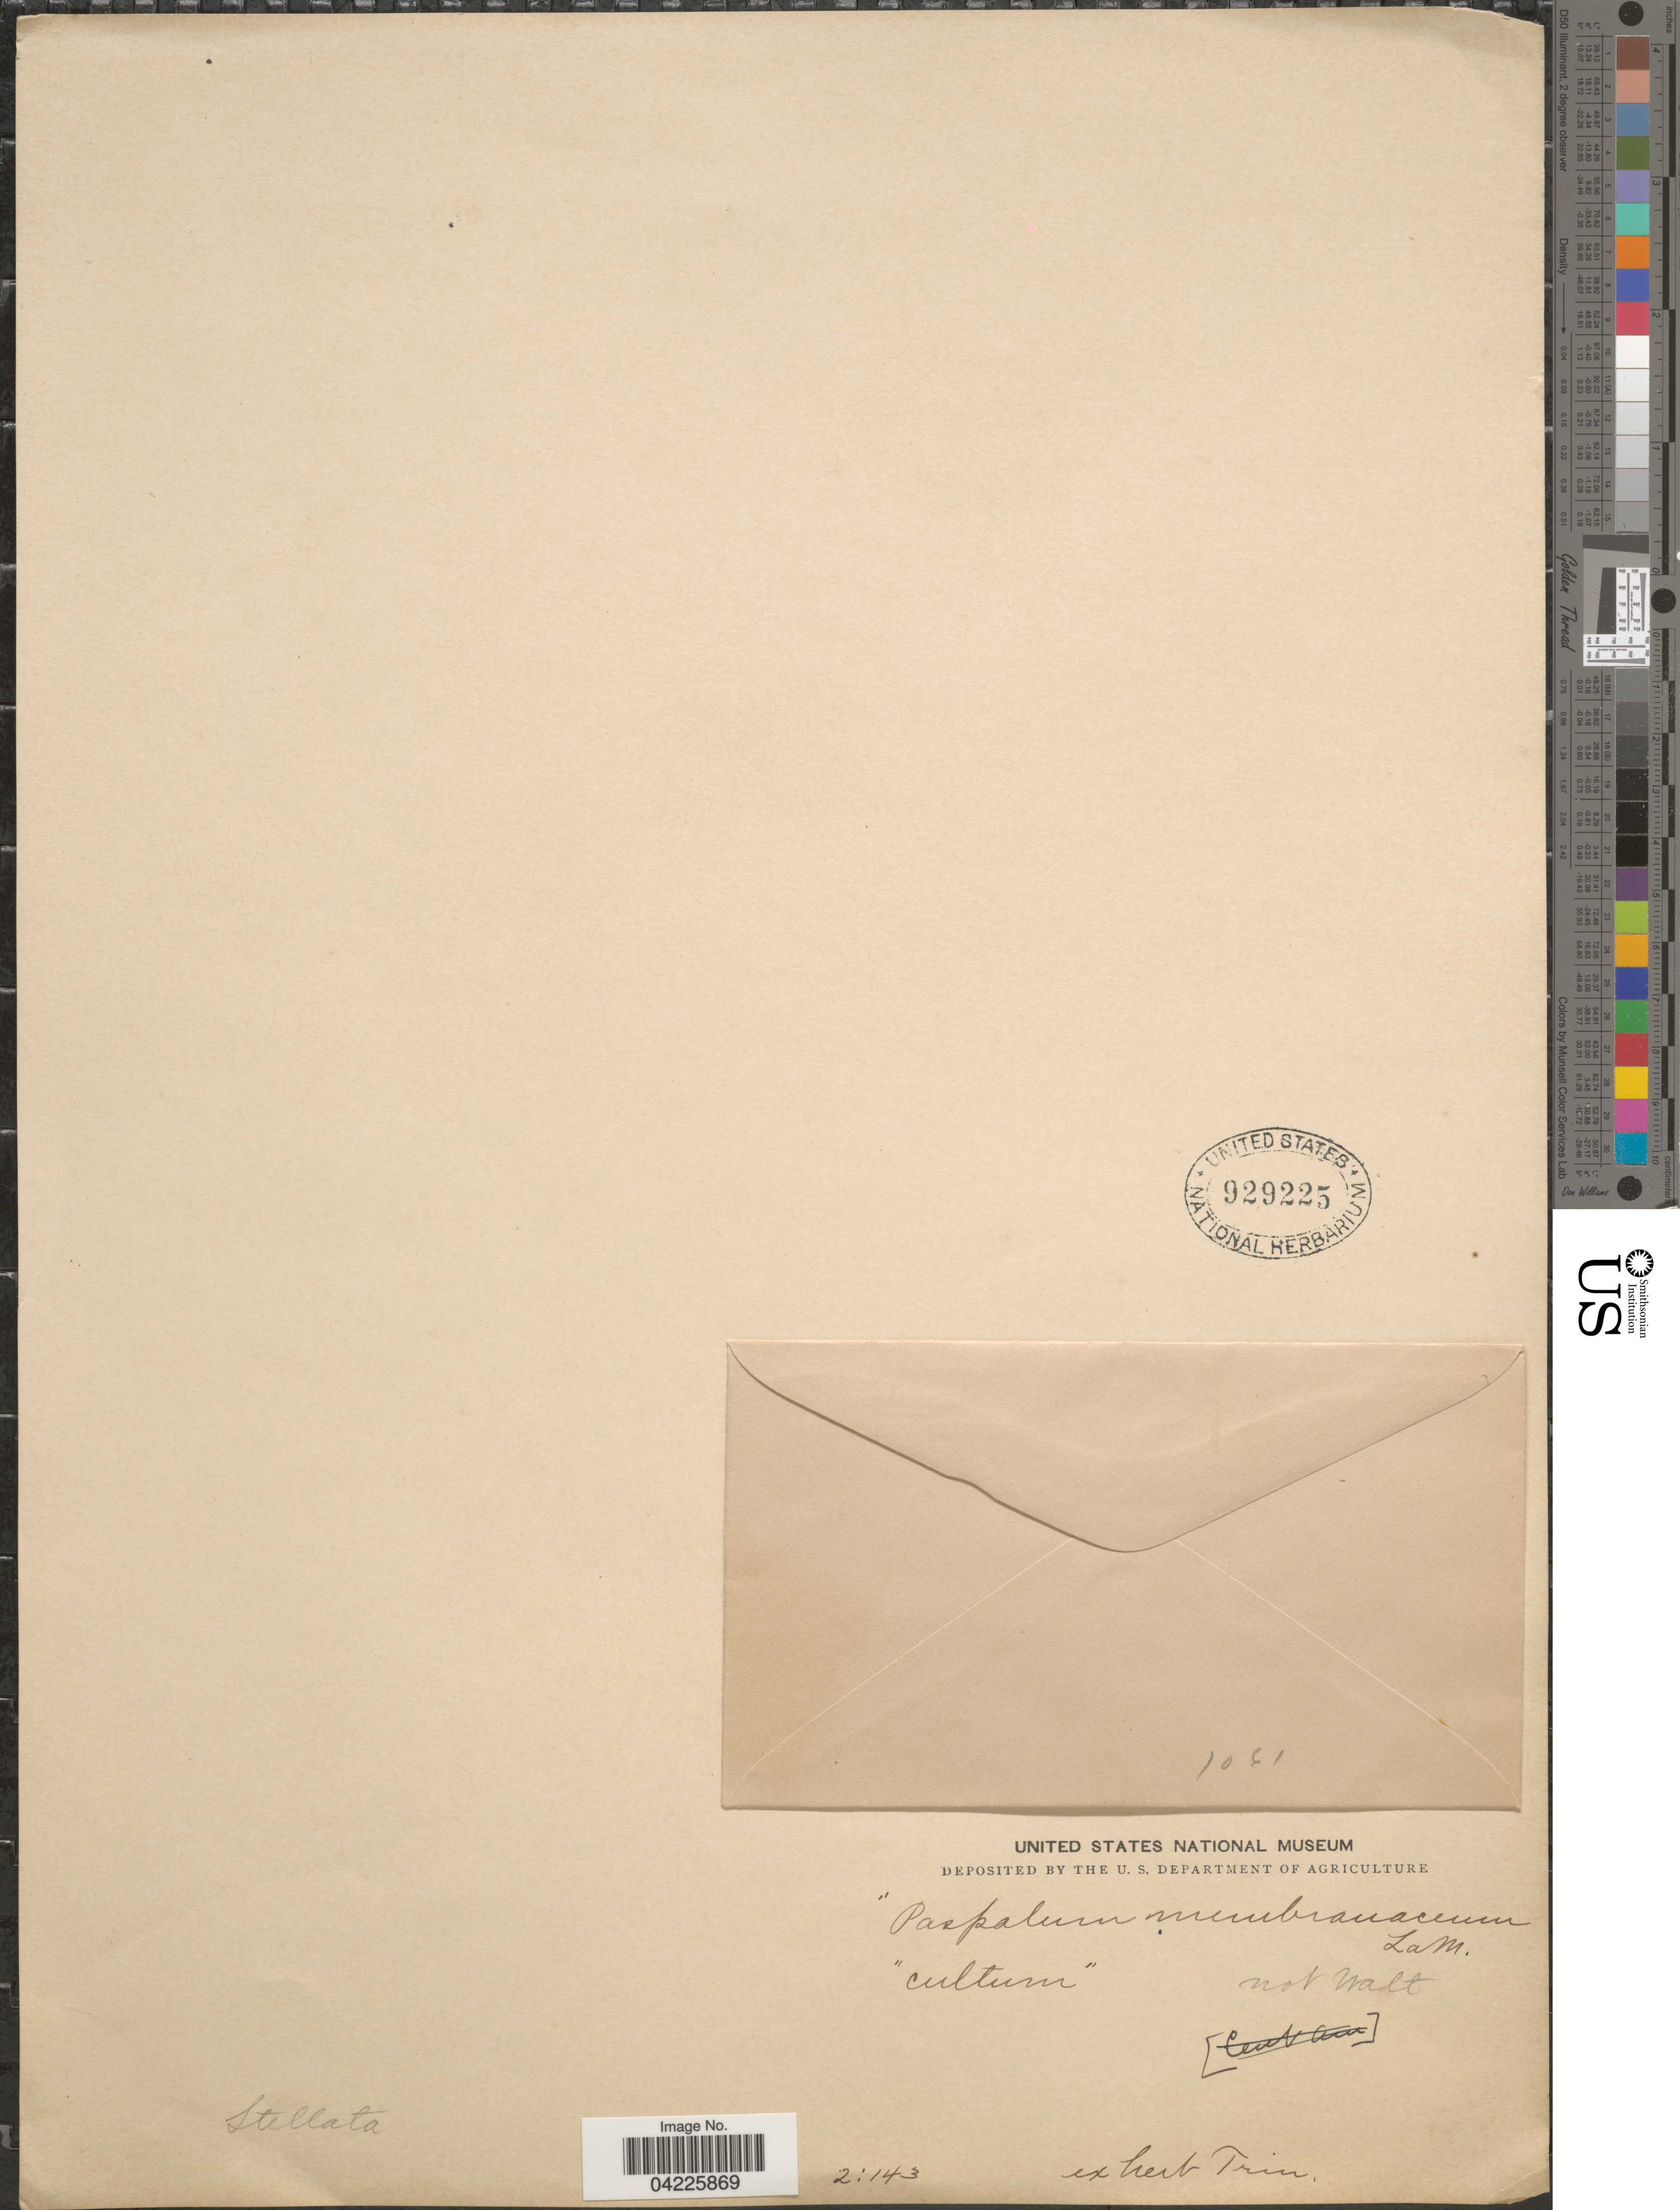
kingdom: Plantae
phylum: Tracheophyta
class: Liliopsida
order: Poales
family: Poaceae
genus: Paspalum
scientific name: Paspalum stellatum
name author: Humb. & Bonpl. ex Flüggé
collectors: ex herb. Trinius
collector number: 1061?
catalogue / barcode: US 929225